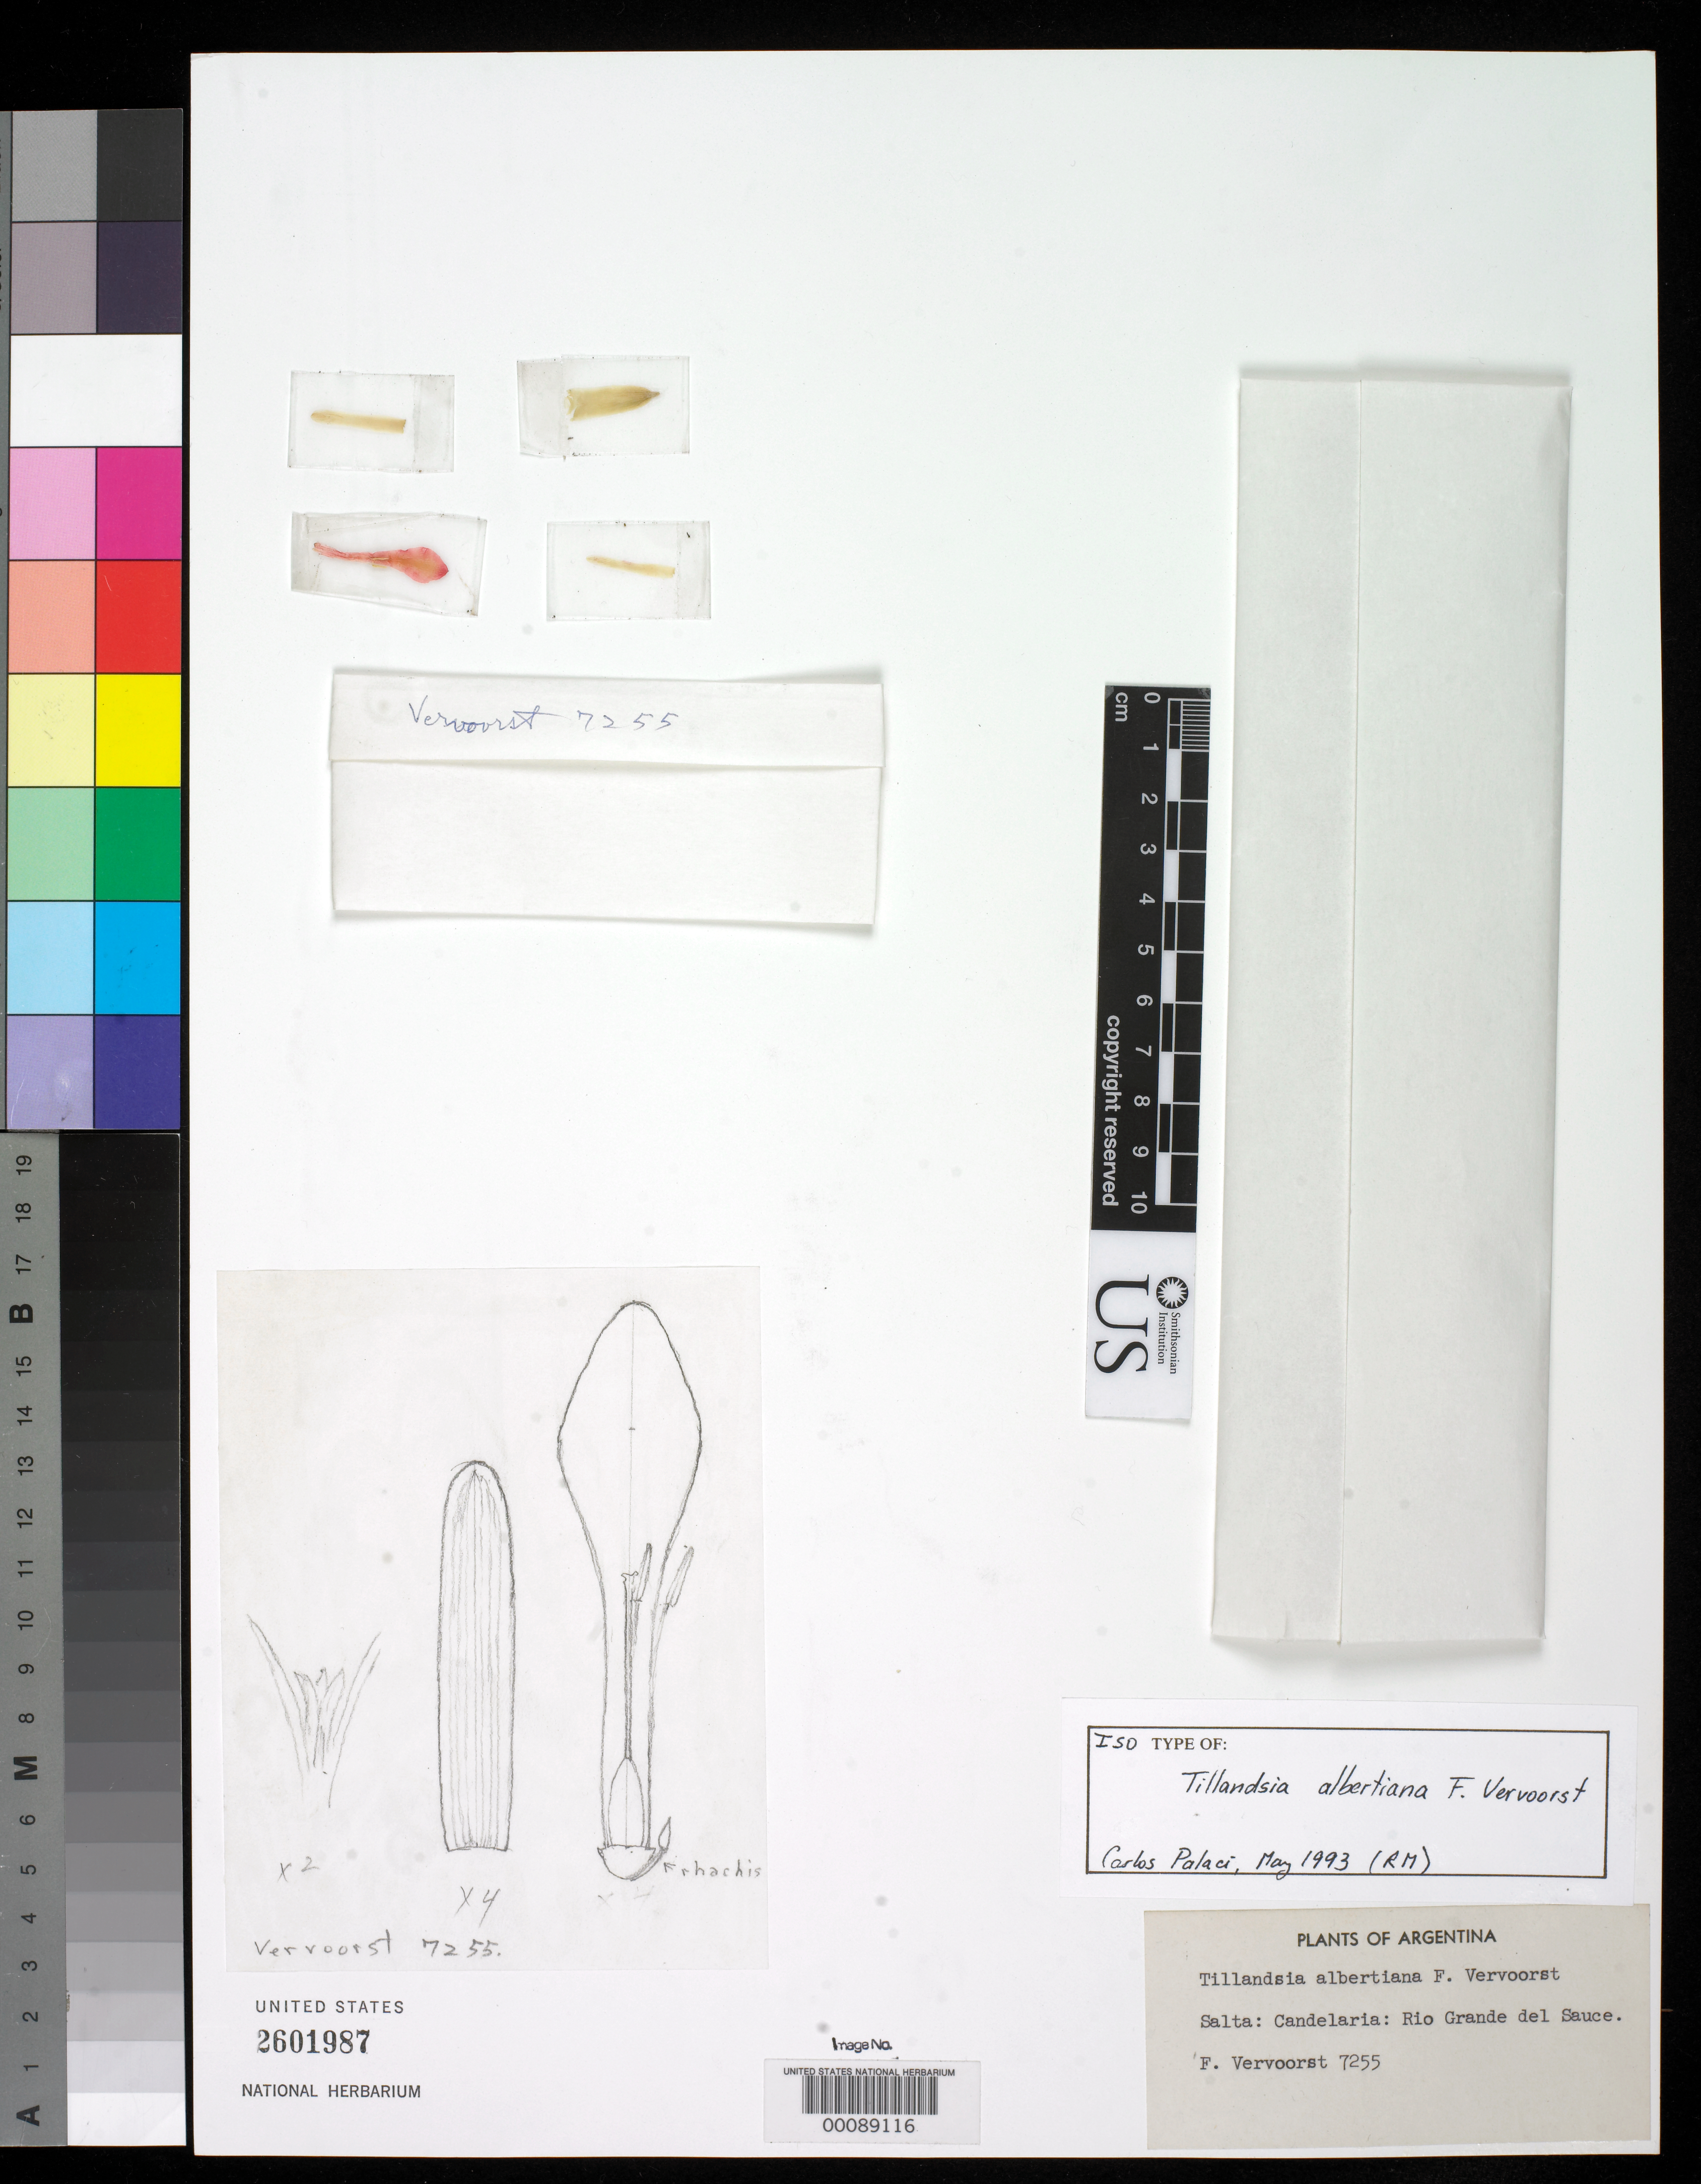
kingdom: Plantae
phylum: Tracheophyta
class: Liliopsida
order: Poales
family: Bromeliaceae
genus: Tillandsia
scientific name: Tillandsia albertiana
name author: Verv.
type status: Isotype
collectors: F. B. Vervoorst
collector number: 7255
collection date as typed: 06 Jul 1968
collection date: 1968-07-06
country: Argentina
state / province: Salta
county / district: Candelaria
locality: Near El Potrerillo (ruta Nacional no. 9, km. 1418), Rio Grande del Sauce.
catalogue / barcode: US 2601987